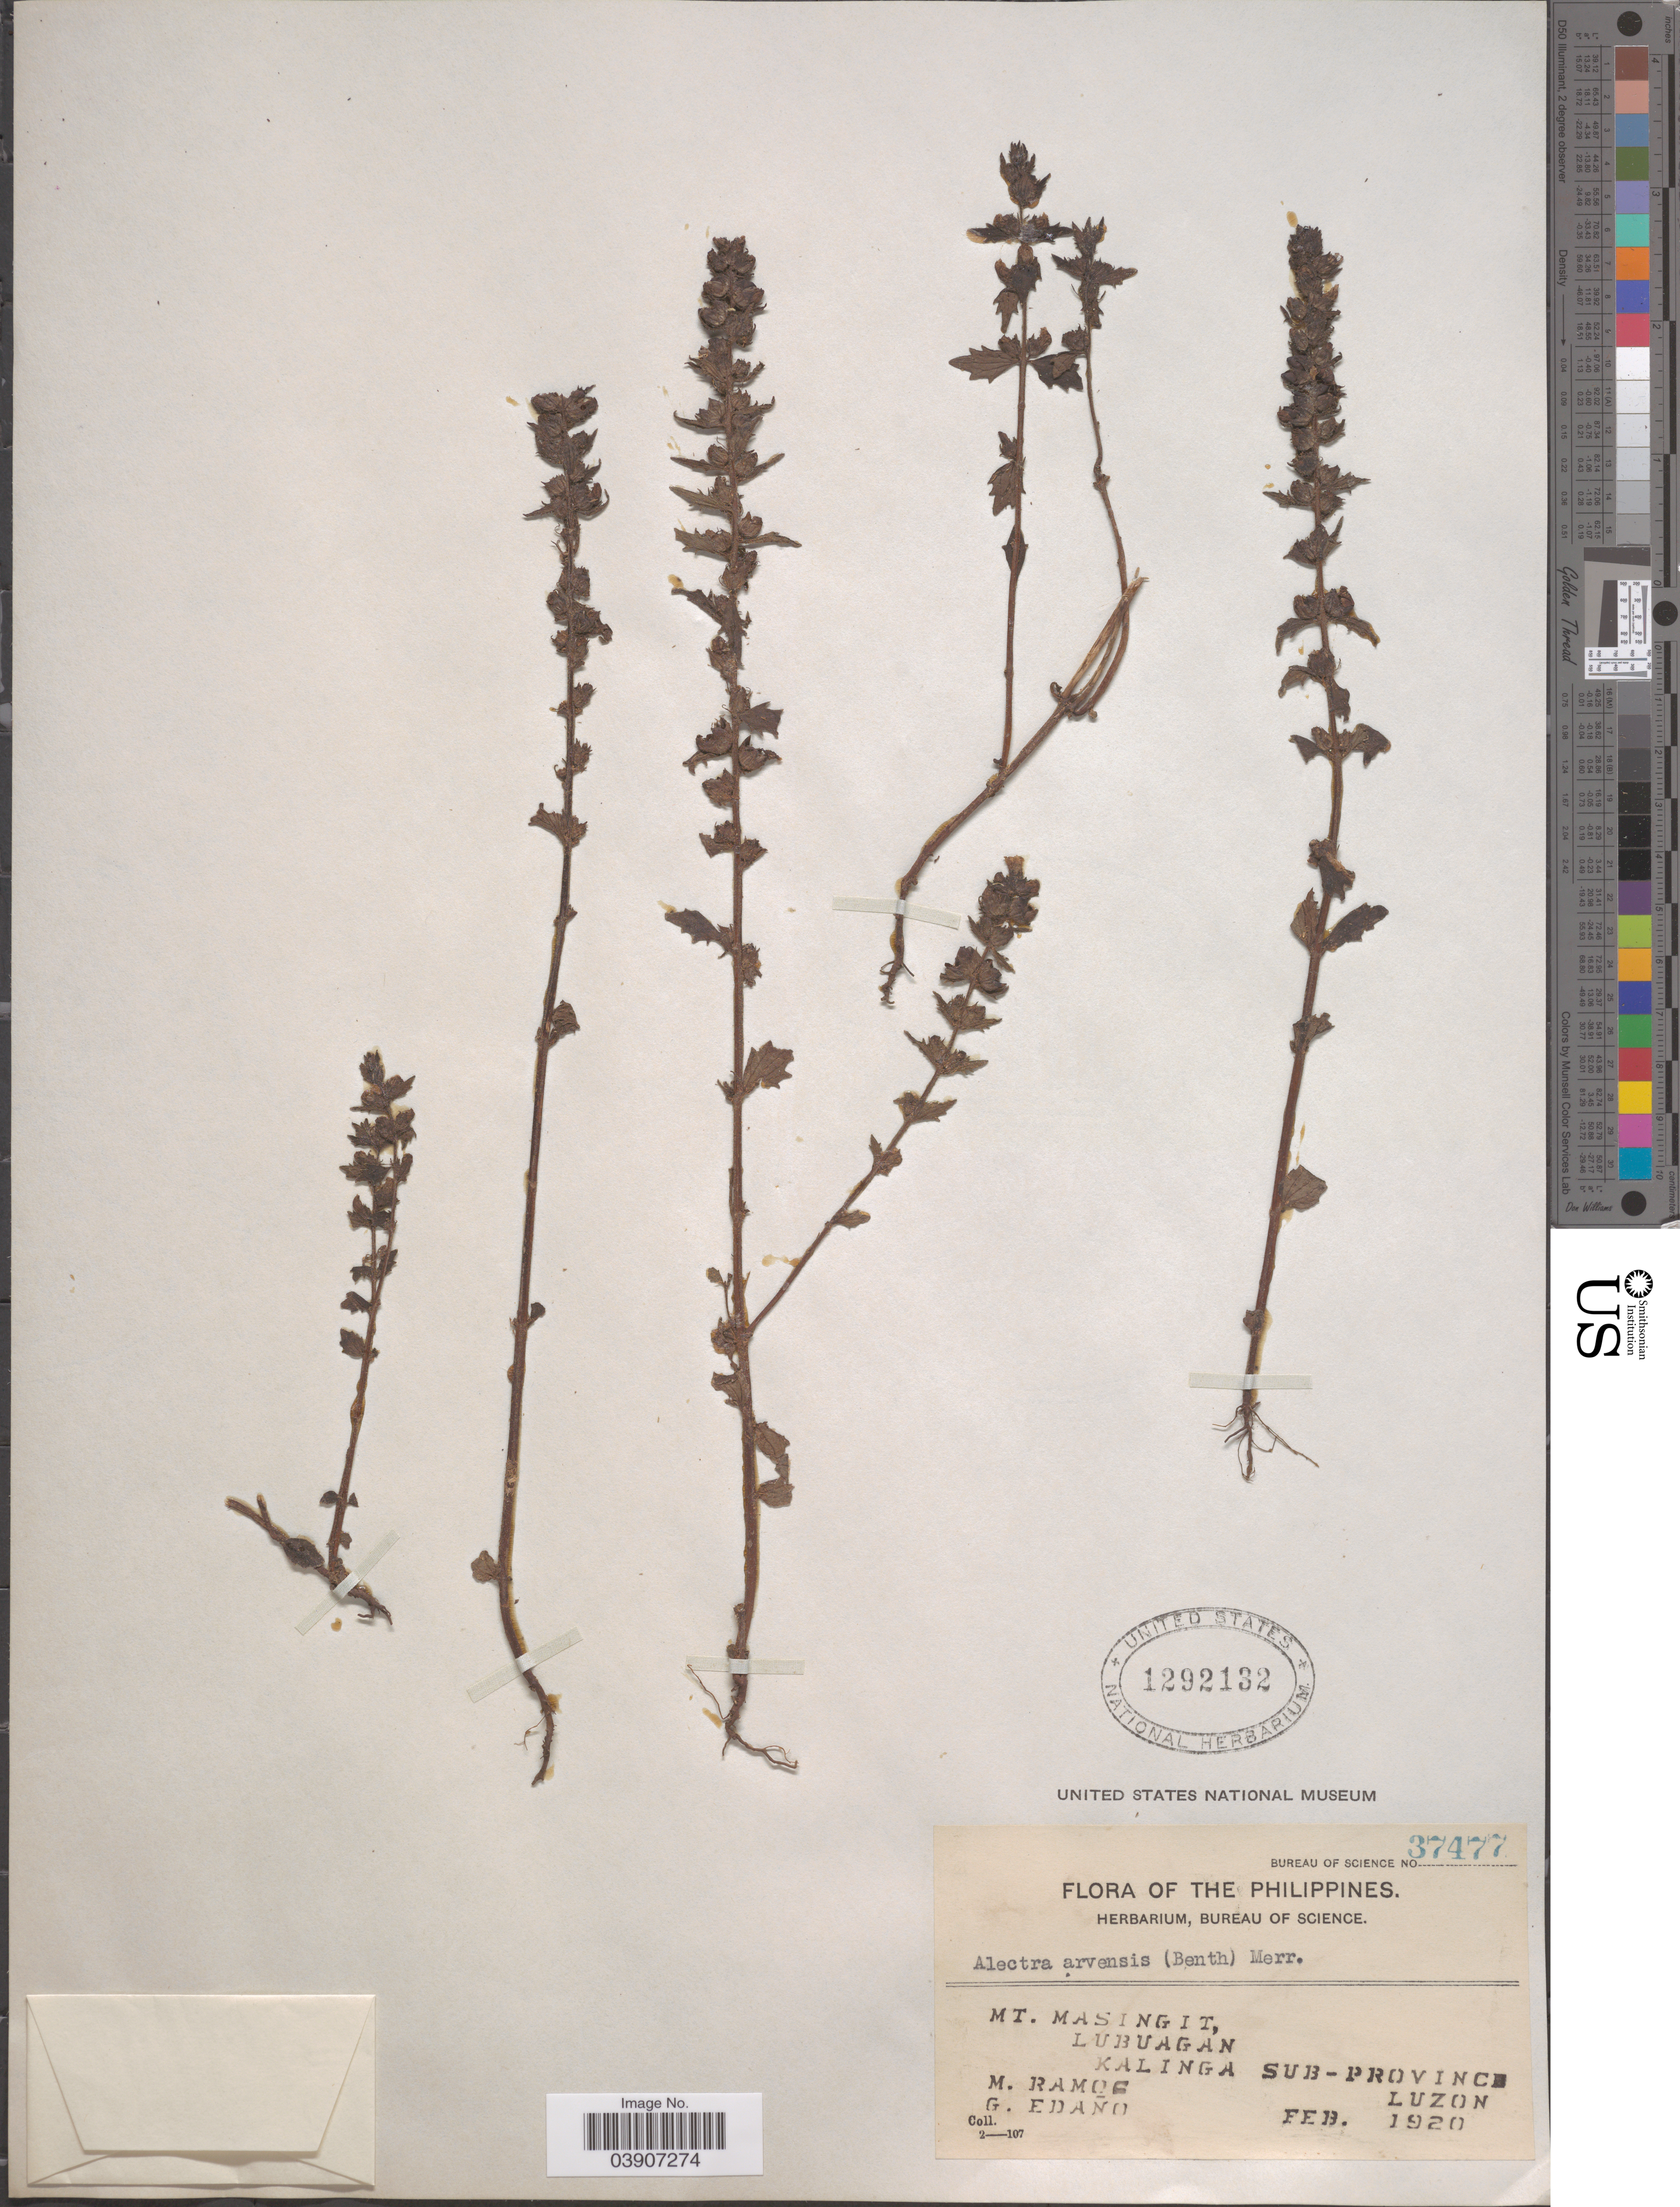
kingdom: Plantae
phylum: Tracheophyta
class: Magnoliopsida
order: Lamiales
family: Orobanchaceae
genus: Alectra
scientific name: Alectra arvensis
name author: (Benth.) Merr.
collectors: M. Ramos & G. Edaño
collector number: Bureau of Science 37477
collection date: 1920-02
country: Philippines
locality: Mt. Masingit. Lubuagan. Kalinga Sub-Province, Luzon.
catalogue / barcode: US 1292132